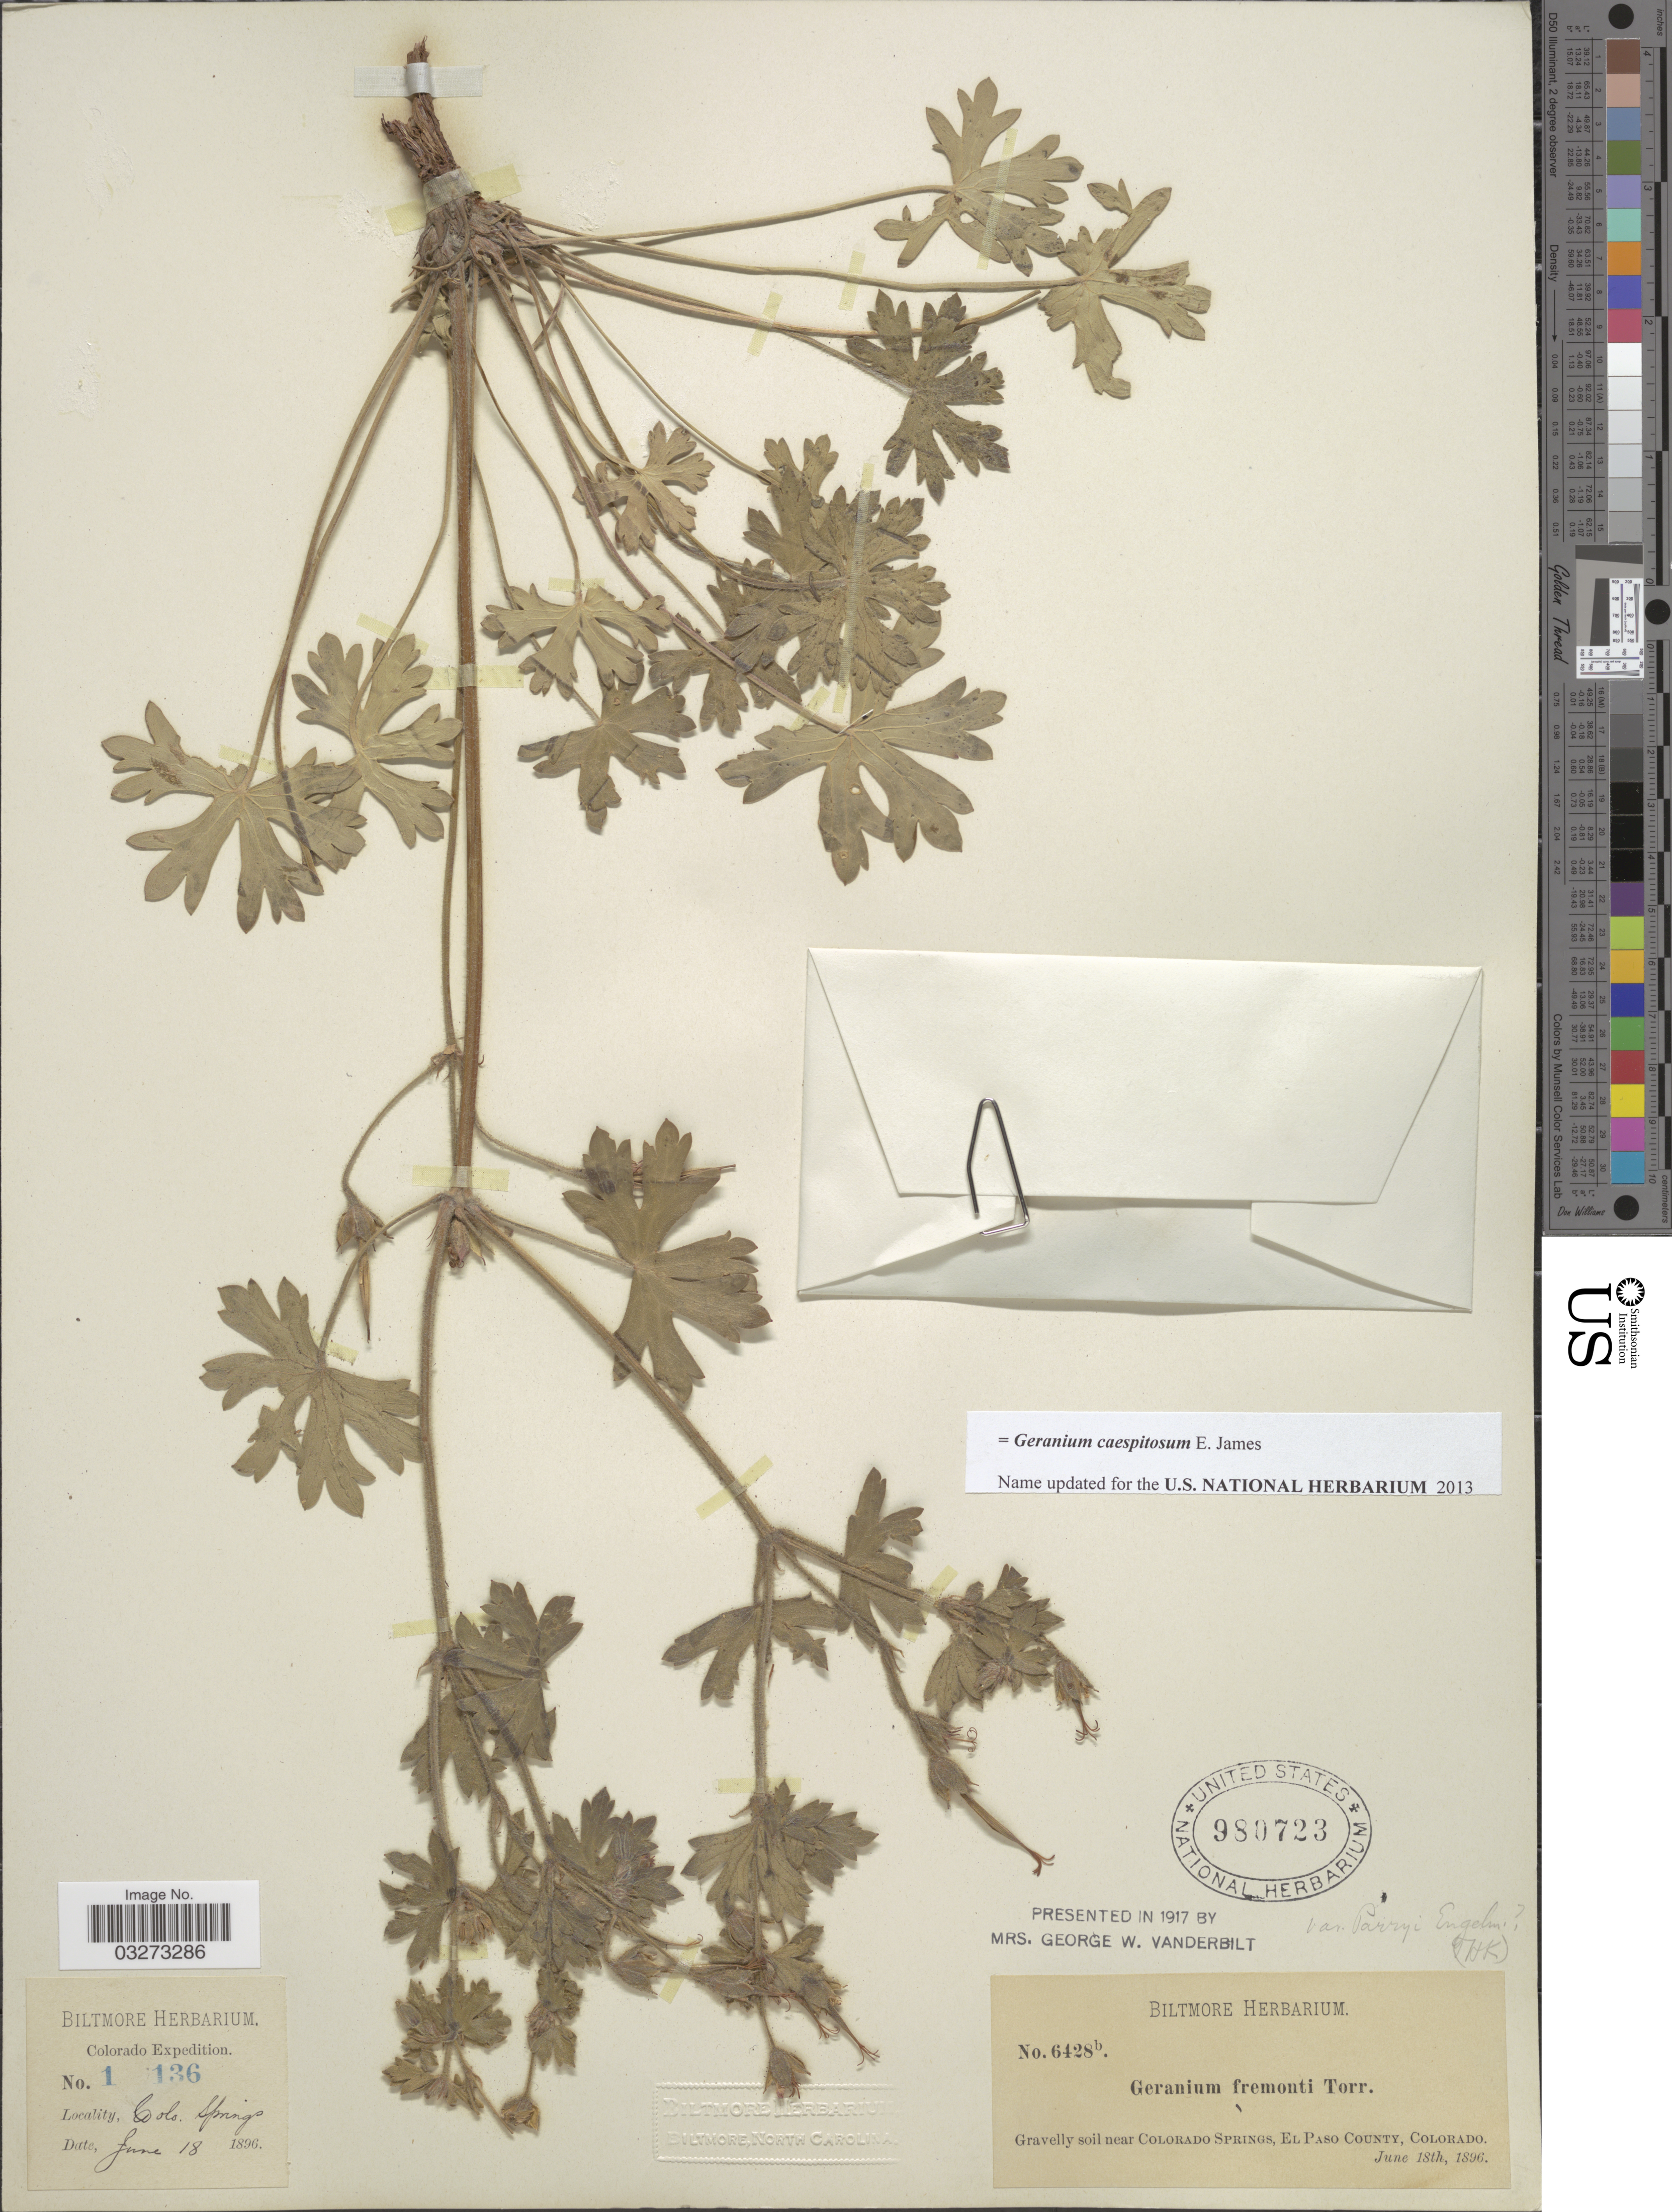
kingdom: Plantae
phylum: Tracheophyta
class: Magnoliopsida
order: Geraniales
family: Geraniaceae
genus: Geranium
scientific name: Geranium caespitosum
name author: E. James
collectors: ex herb. Biltmore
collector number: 6428b/1136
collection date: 1896-06-18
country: United States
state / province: Colorado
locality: Gravelly soil near Colorado Springs, El Paso County.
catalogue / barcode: US 980723